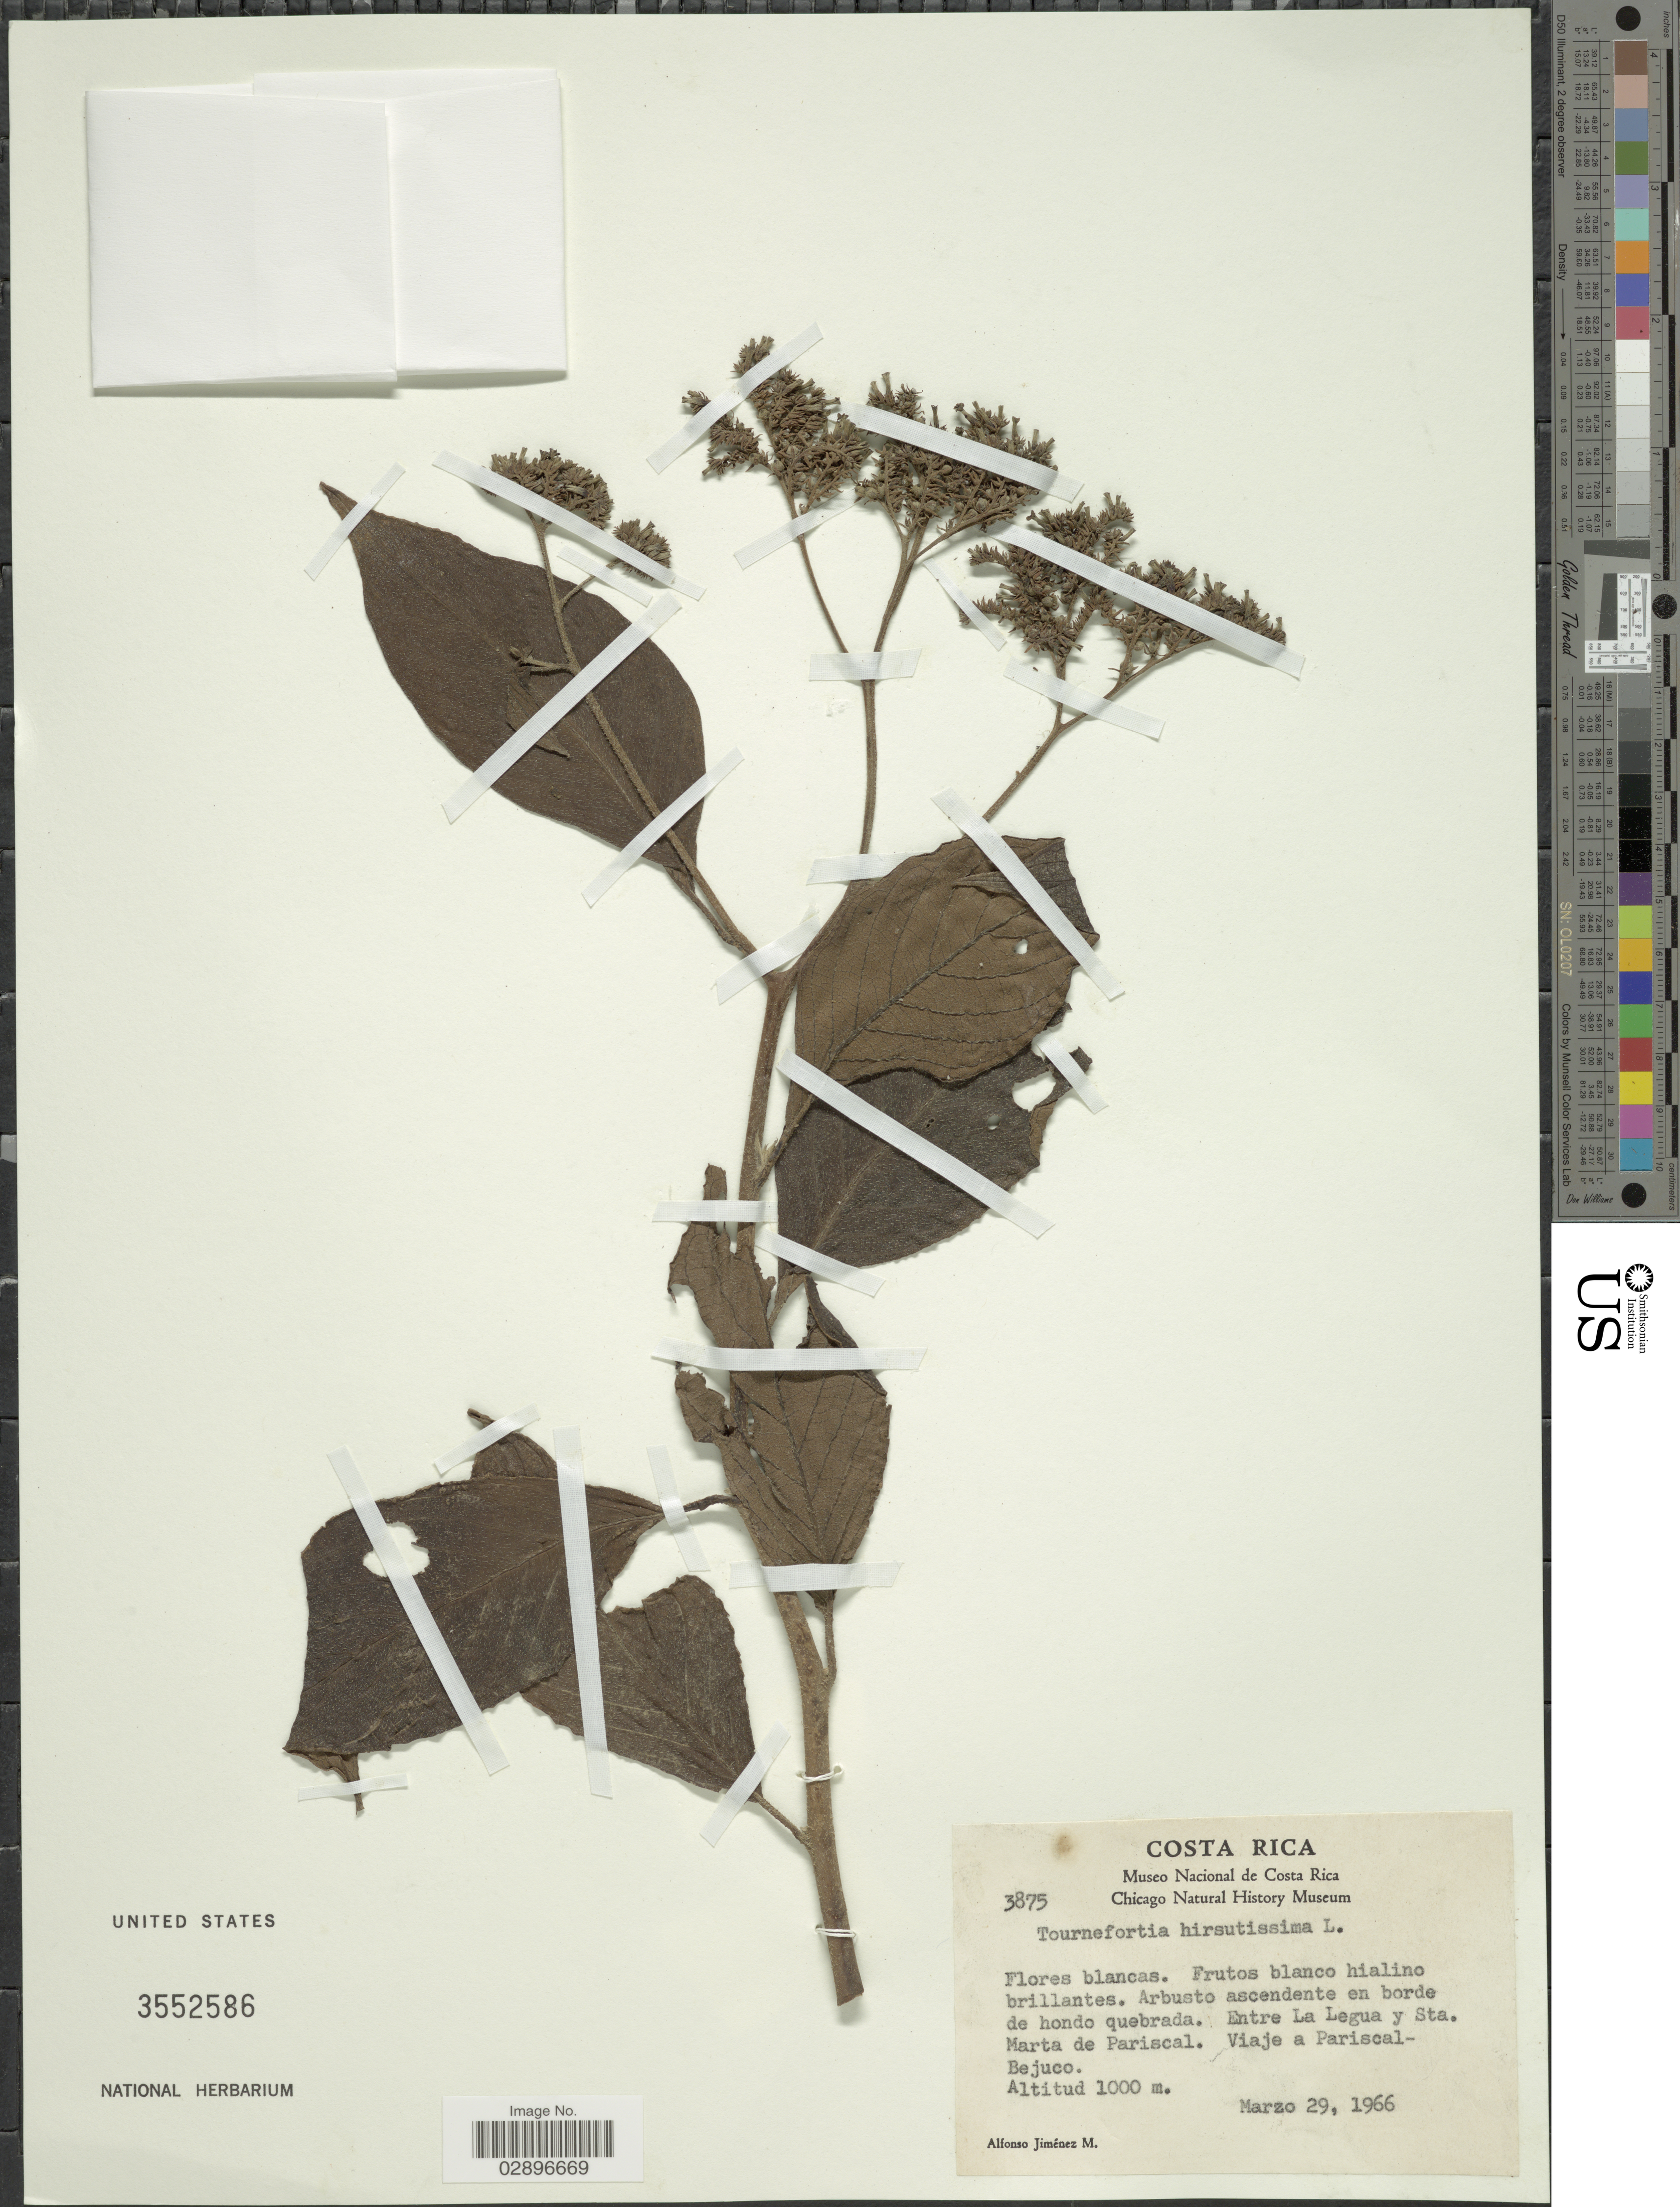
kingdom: Plantae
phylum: Tracheophyta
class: Magnoliopsida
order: Boraginales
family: Heliotropiaceae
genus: Tournefortia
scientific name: Tournefortia hirsutissima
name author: L.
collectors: A. Jimenez M.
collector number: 3875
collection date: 1966-03-29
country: Costa Rica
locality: Entre La Legua y Sta. Marta de Pariscal. Viaje a Pariscal-Bejuco.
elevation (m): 1000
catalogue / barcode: US 3552586